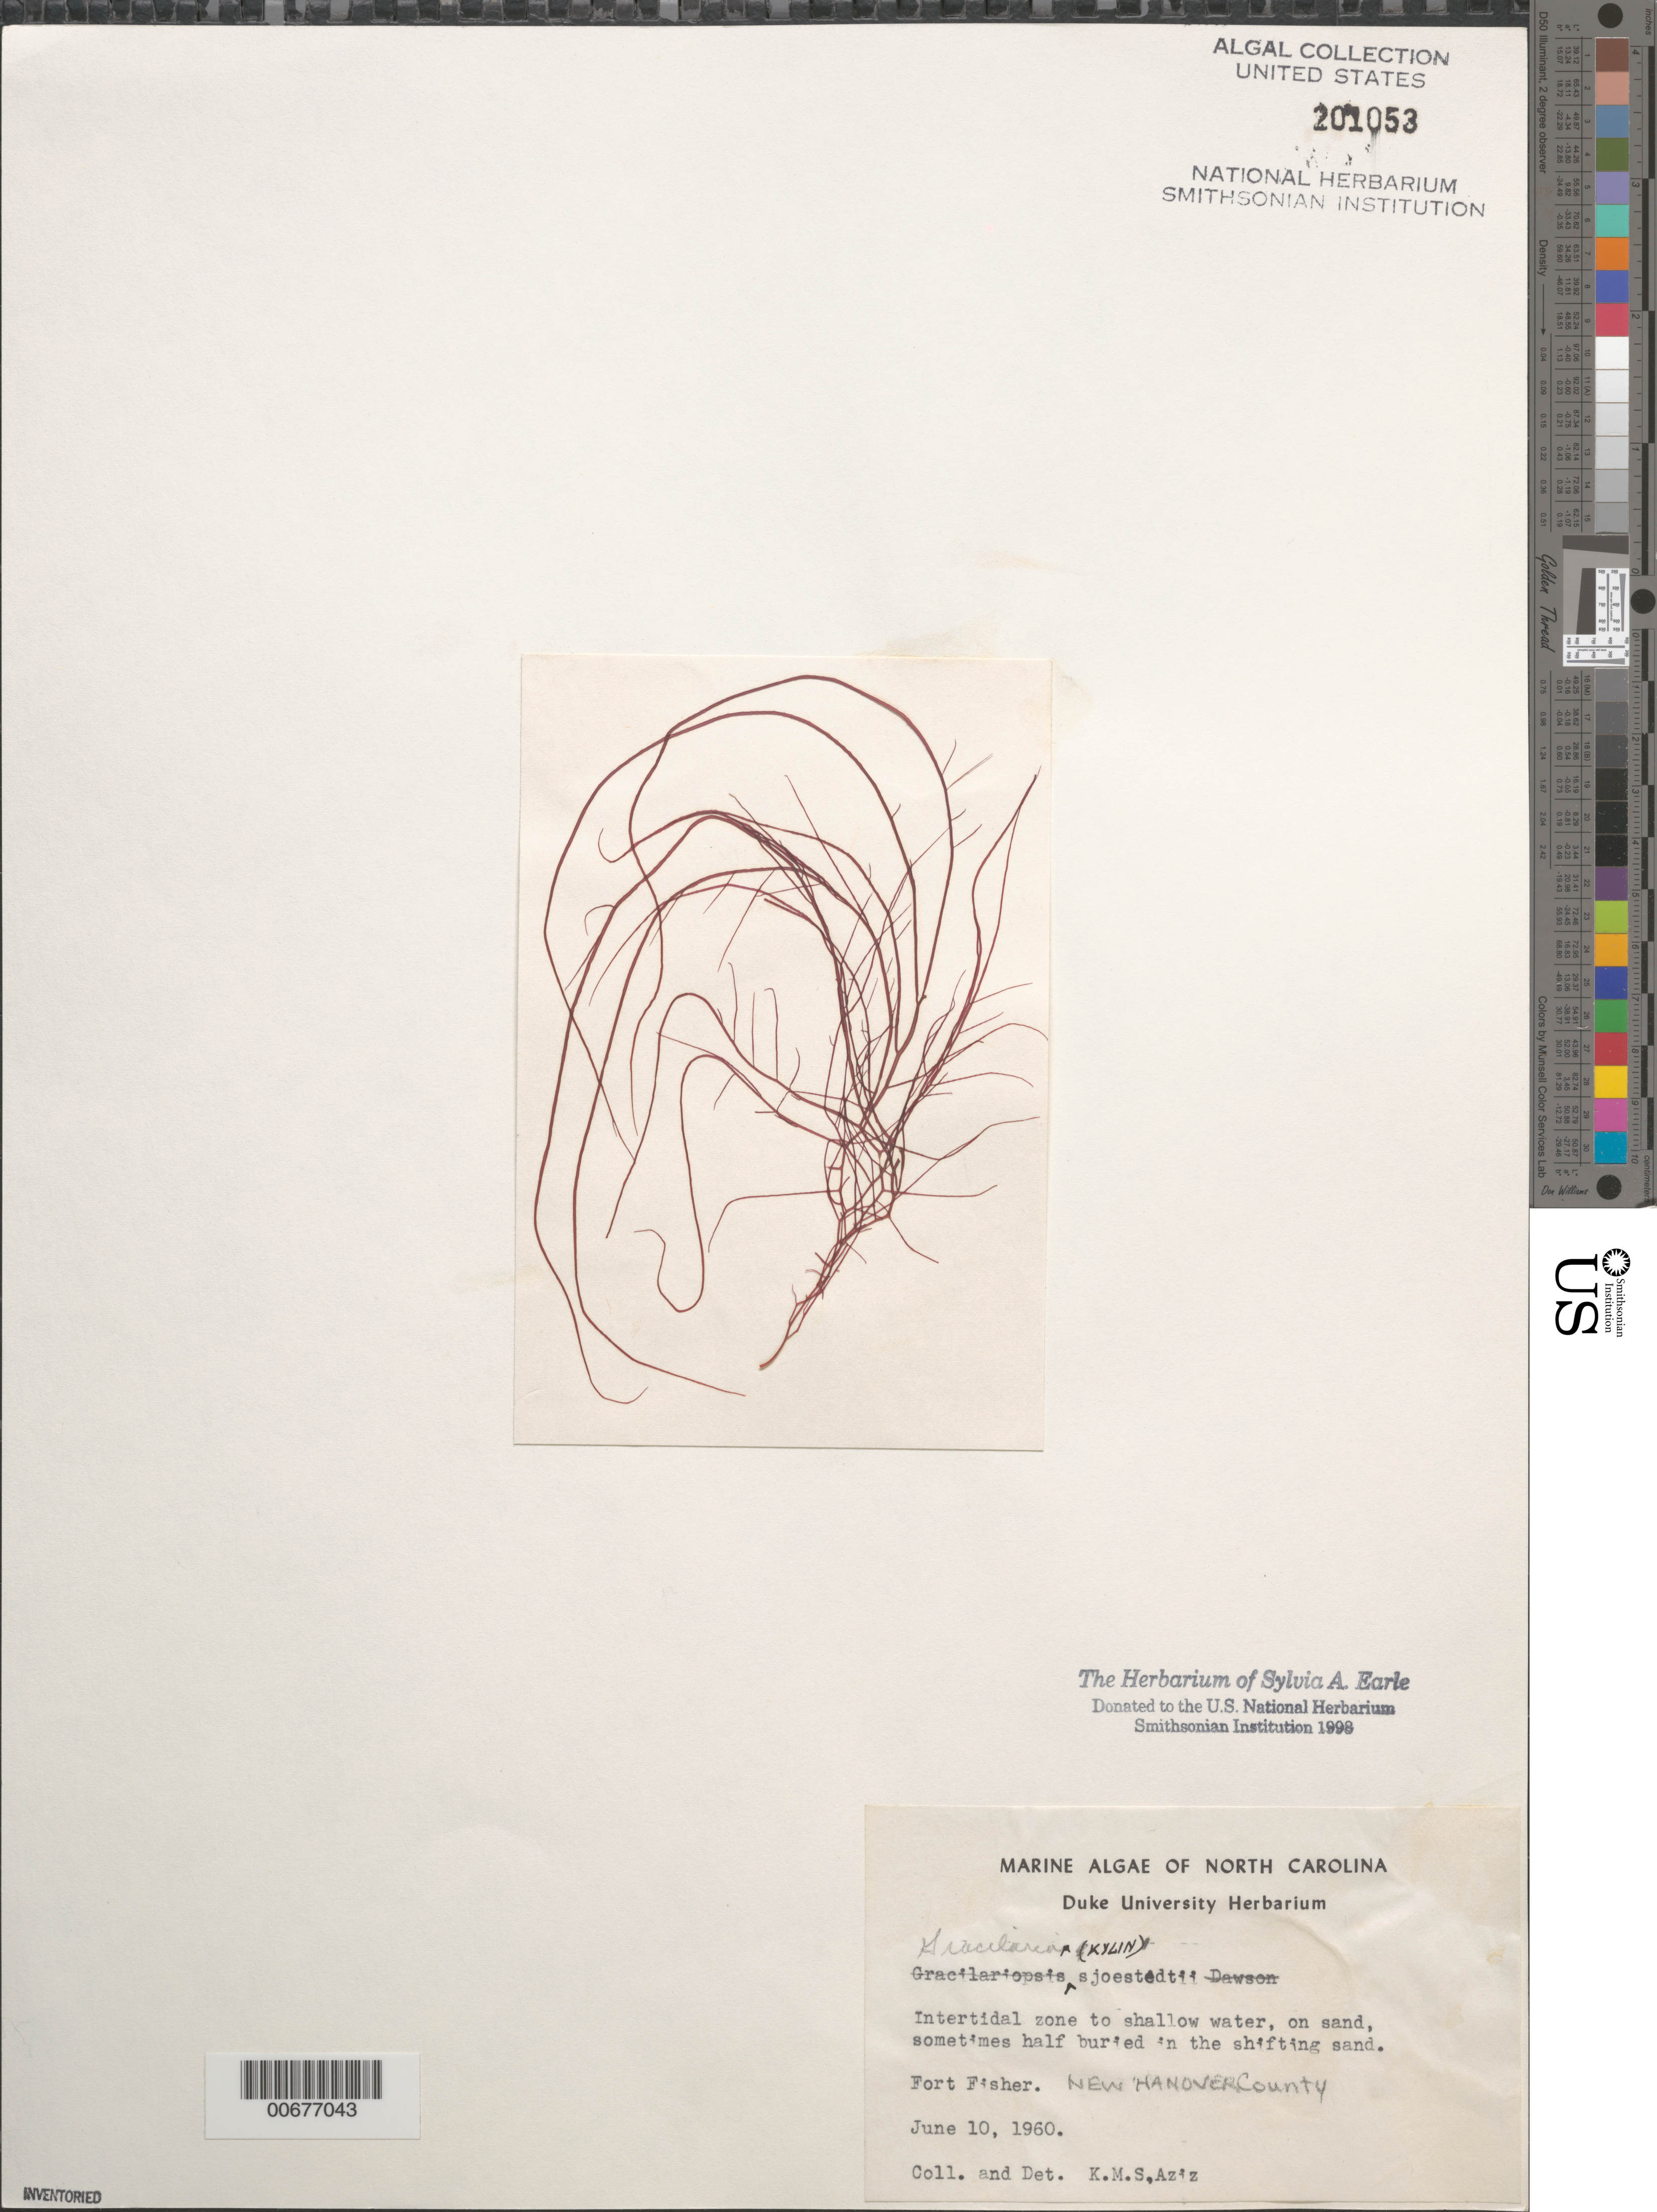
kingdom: Plantae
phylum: Rhodophyta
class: Florideophyceae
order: Gracilariales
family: Gracilariaceae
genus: Gracilariopsis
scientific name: Gracilariopsis andersonii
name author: (Grunow) E.Y. Dawson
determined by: Algae name updating Project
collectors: K. M. Aziz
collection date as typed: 10 Jun 1960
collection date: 1960-06-10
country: United States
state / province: North Carolina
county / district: New Hanover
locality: Fort Fisher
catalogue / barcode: US 201053